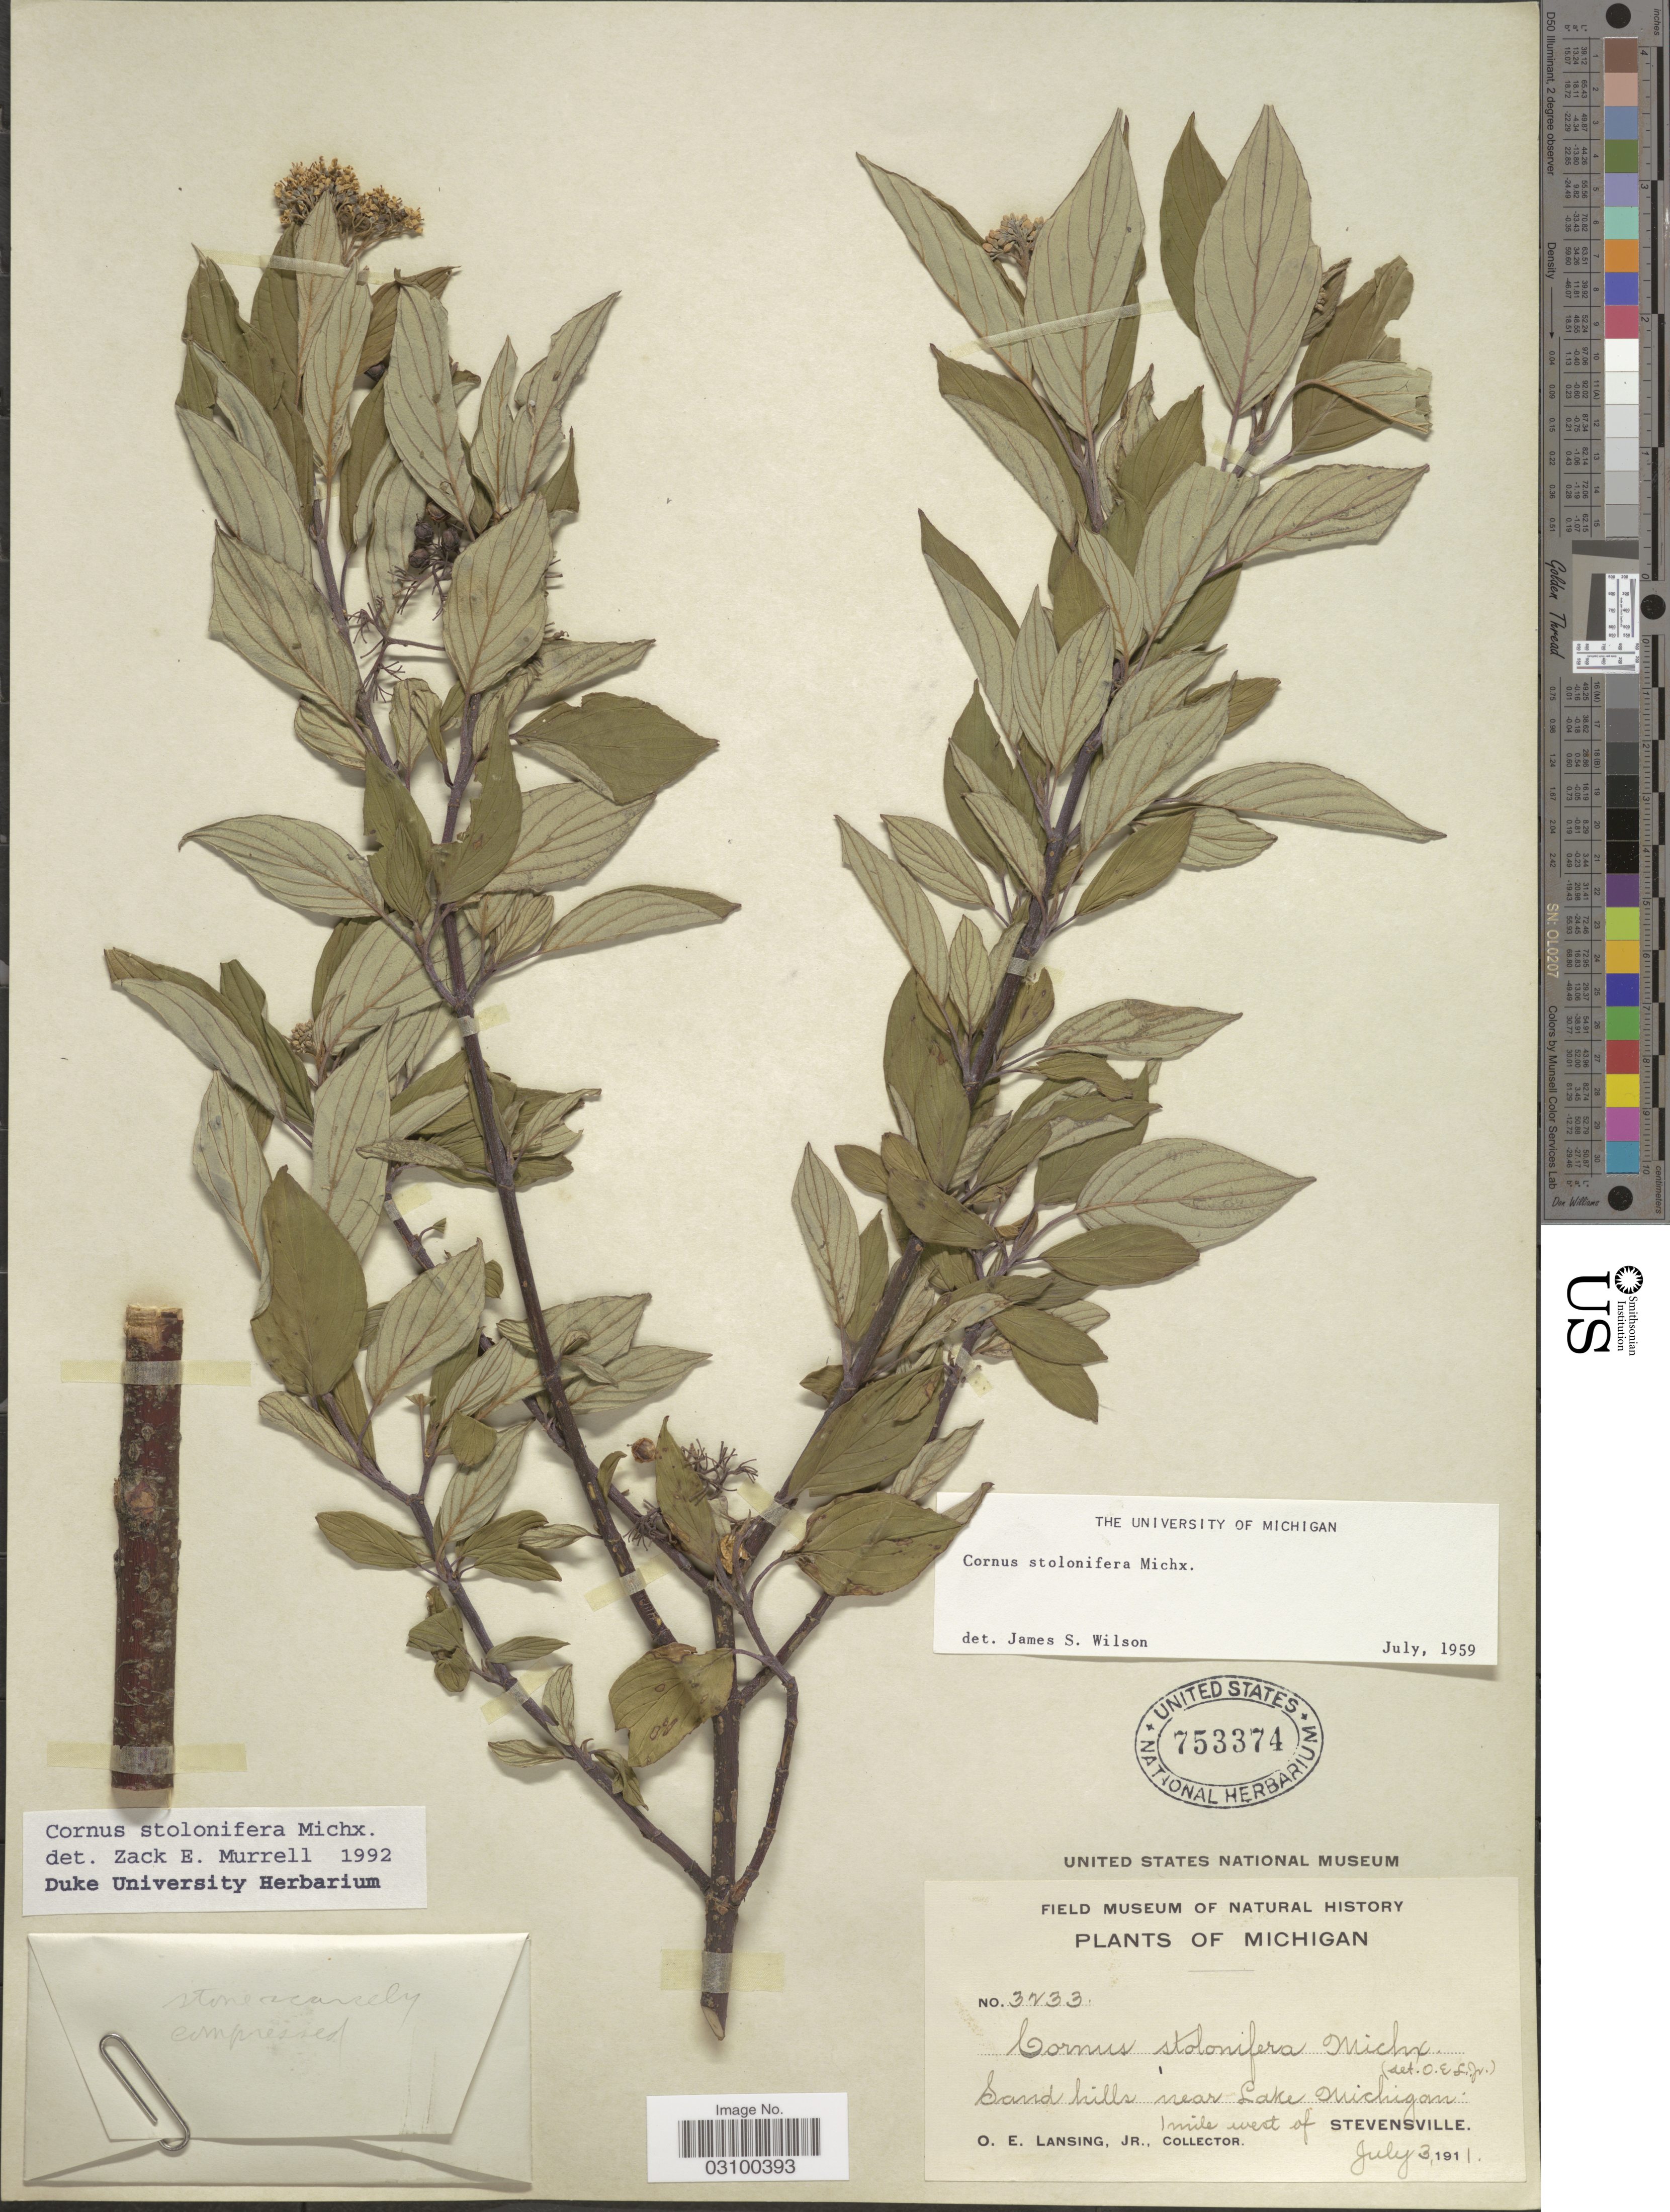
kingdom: Plantae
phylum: Tracheophyta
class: Magnoliopsida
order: Cornales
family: Cornaceae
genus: Cornus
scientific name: Cornus sericea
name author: L.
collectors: O. Lansing Jr.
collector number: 3233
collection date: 1911-07-03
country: United States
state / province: Michigan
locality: Sand hills near Lake Michigan. 1 mile west of Stevensville.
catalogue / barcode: US 753374